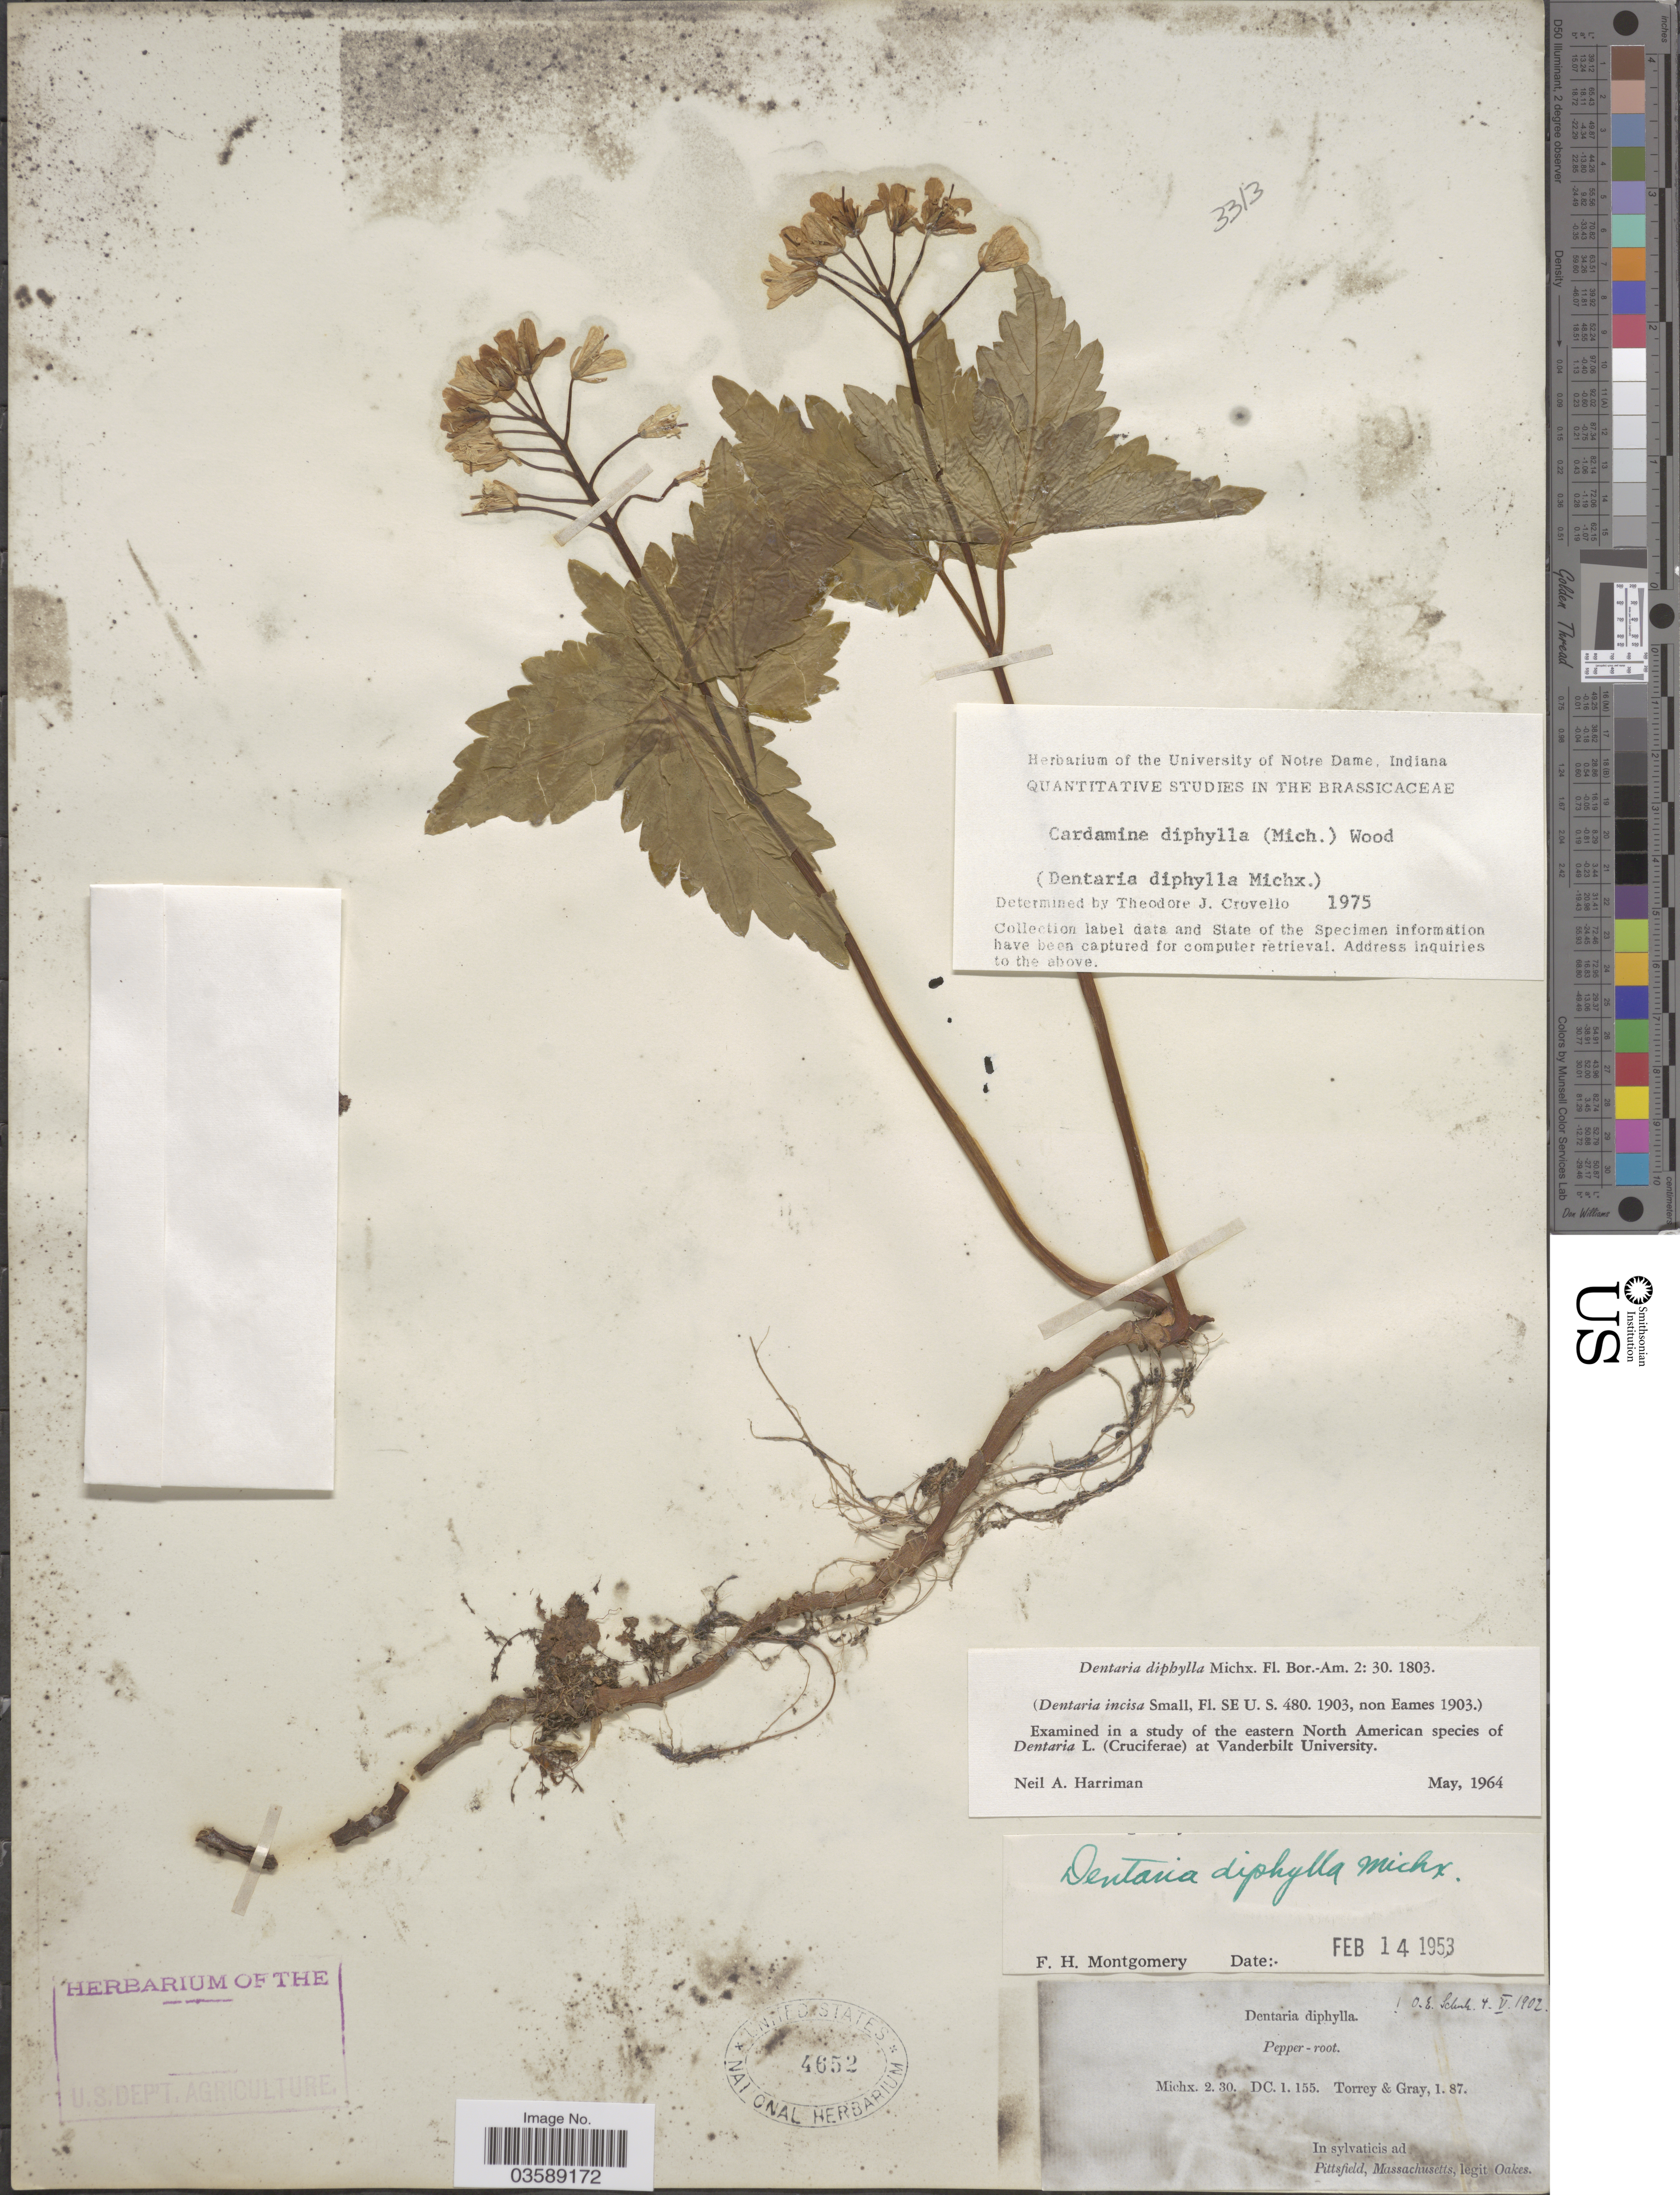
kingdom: Plantae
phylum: Tracheophyta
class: Magnoliopsida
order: Brassicales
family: Brassicaceae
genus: Cardamine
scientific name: Cardamine diphylla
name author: (Michx.) Alph. Wood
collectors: -. Oakes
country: United States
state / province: Massachusetts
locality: In sylvaticis ad Pittsfield.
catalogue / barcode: US 4652